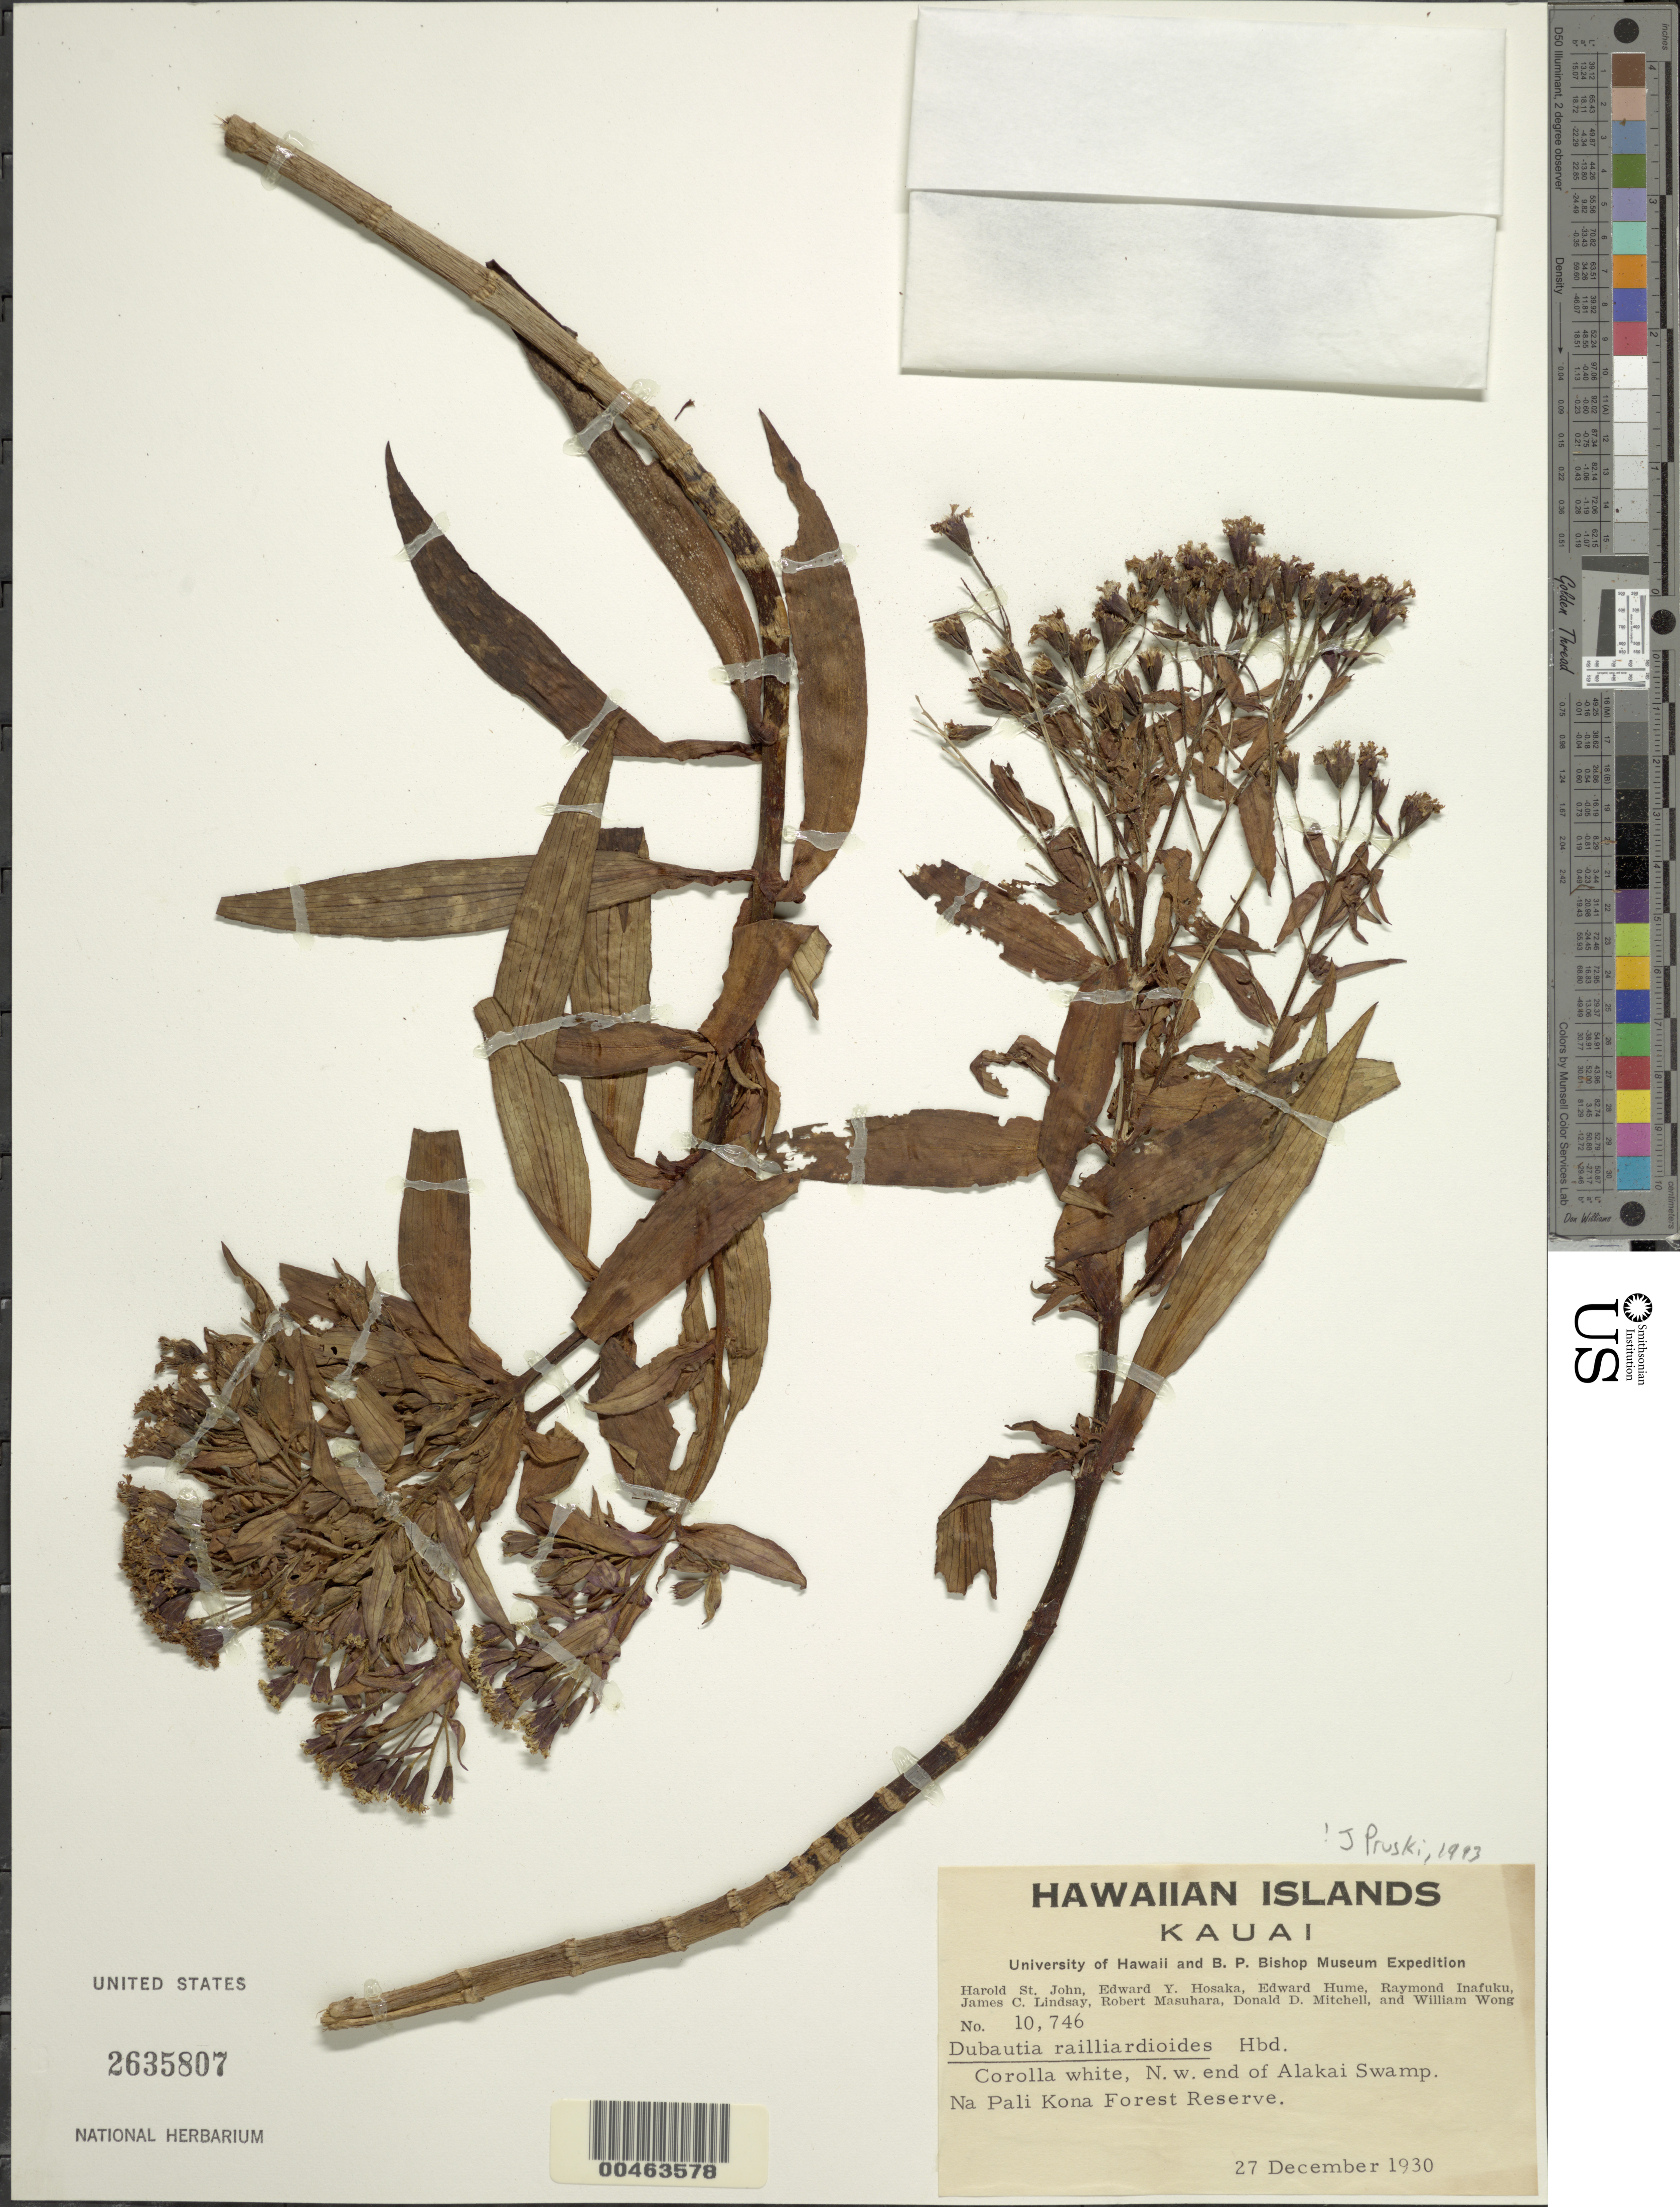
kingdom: Plantae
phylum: Tracheophyta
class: Magnoliopsida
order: Asterales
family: Asteraceae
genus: Dubautia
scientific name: Dubautia raillardioides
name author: Hillebr.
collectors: H. St. John, E. Y. Hosaka, E. Hume & R. Inafuku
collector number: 10746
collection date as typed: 27 Dec 1930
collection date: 1930-12-27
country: United States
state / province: Hawaii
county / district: Kauai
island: Kaua'i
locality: N.W. end of Alakai Swamp, Na Pali Kona Forest Reserve.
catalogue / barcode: US 2635807